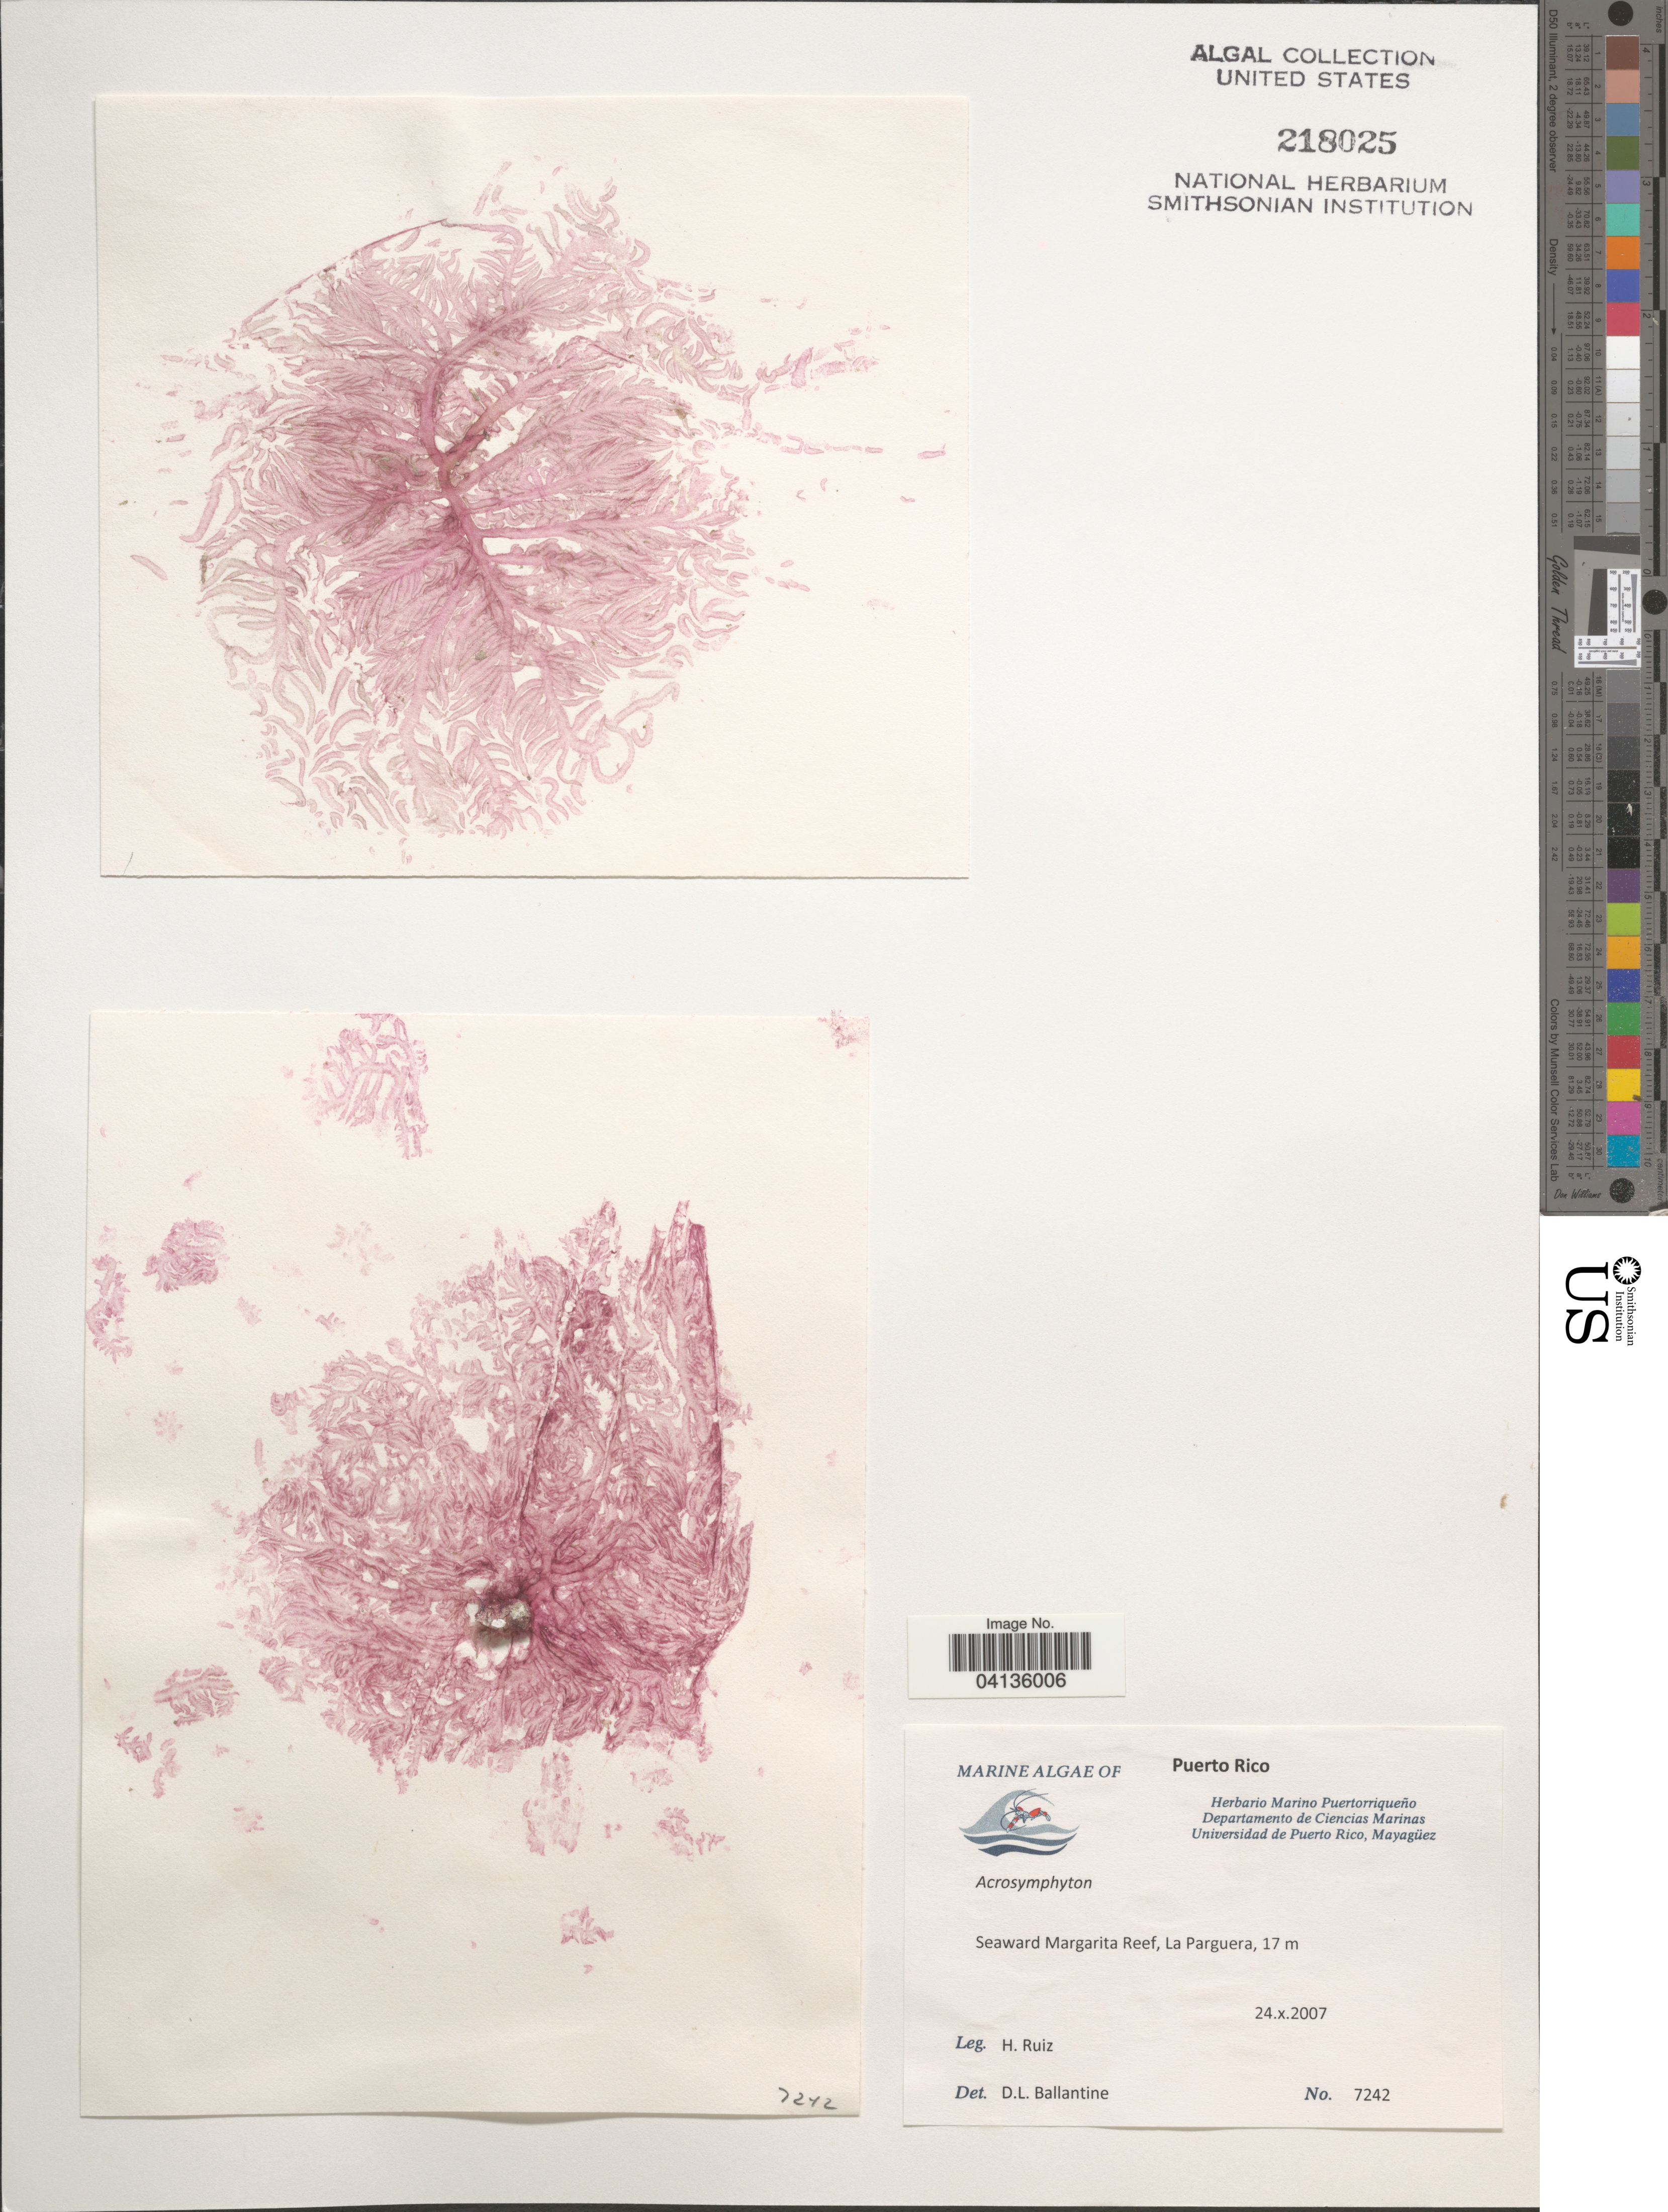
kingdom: Plantae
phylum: Rhodophyta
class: Florideophyceae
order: Acrosymphytales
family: Acrosymphytaceae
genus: Acrosymphyton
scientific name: Acrosymphyton sp.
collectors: H. Ruiz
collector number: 7242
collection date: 2007-10-24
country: Puerto Rico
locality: Seaward Margarita Reef, La Parguera.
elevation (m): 17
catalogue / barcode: US 218025